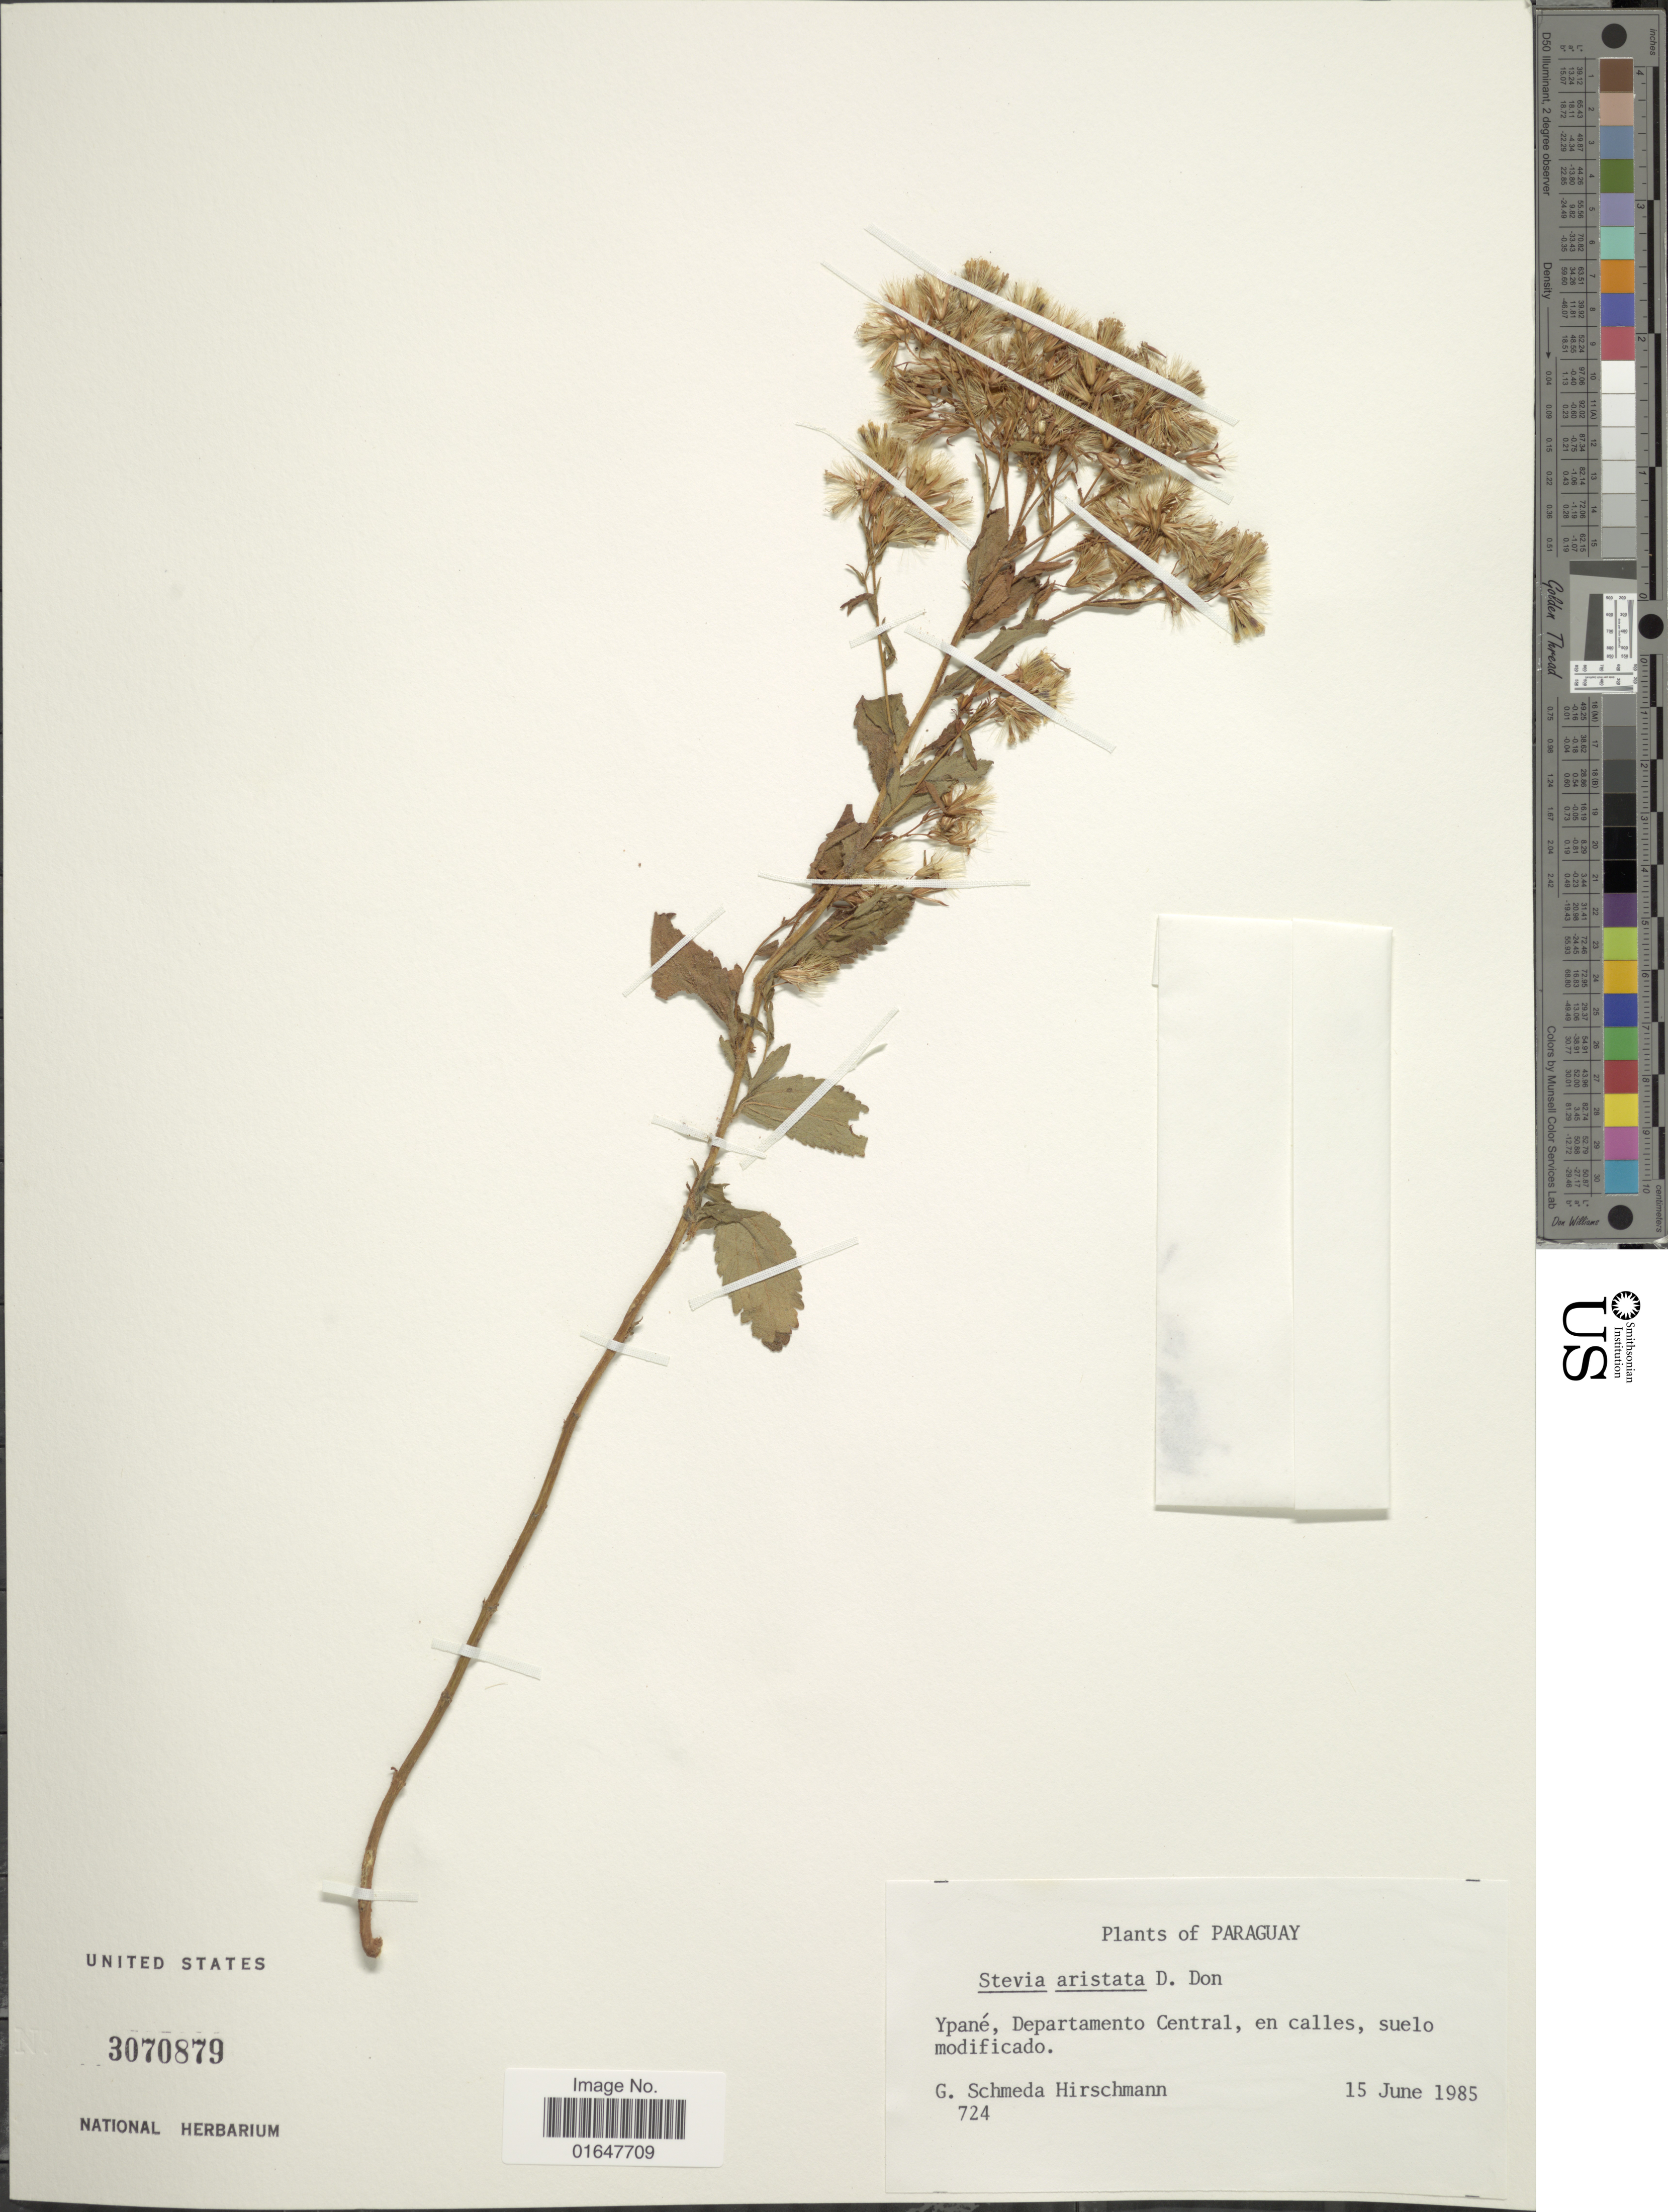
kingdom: Plantae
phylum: Tracheophyta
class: Magnoliopsida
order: Asterales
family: Asteraceae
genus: Stevia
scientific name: Stevia aristata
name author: D. Don ex Hook. & Arn.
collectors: G. Hirschmann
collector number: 724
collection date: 1985-06-15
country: Paraguay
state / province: Central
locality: Ypane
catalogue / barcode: US 3070879